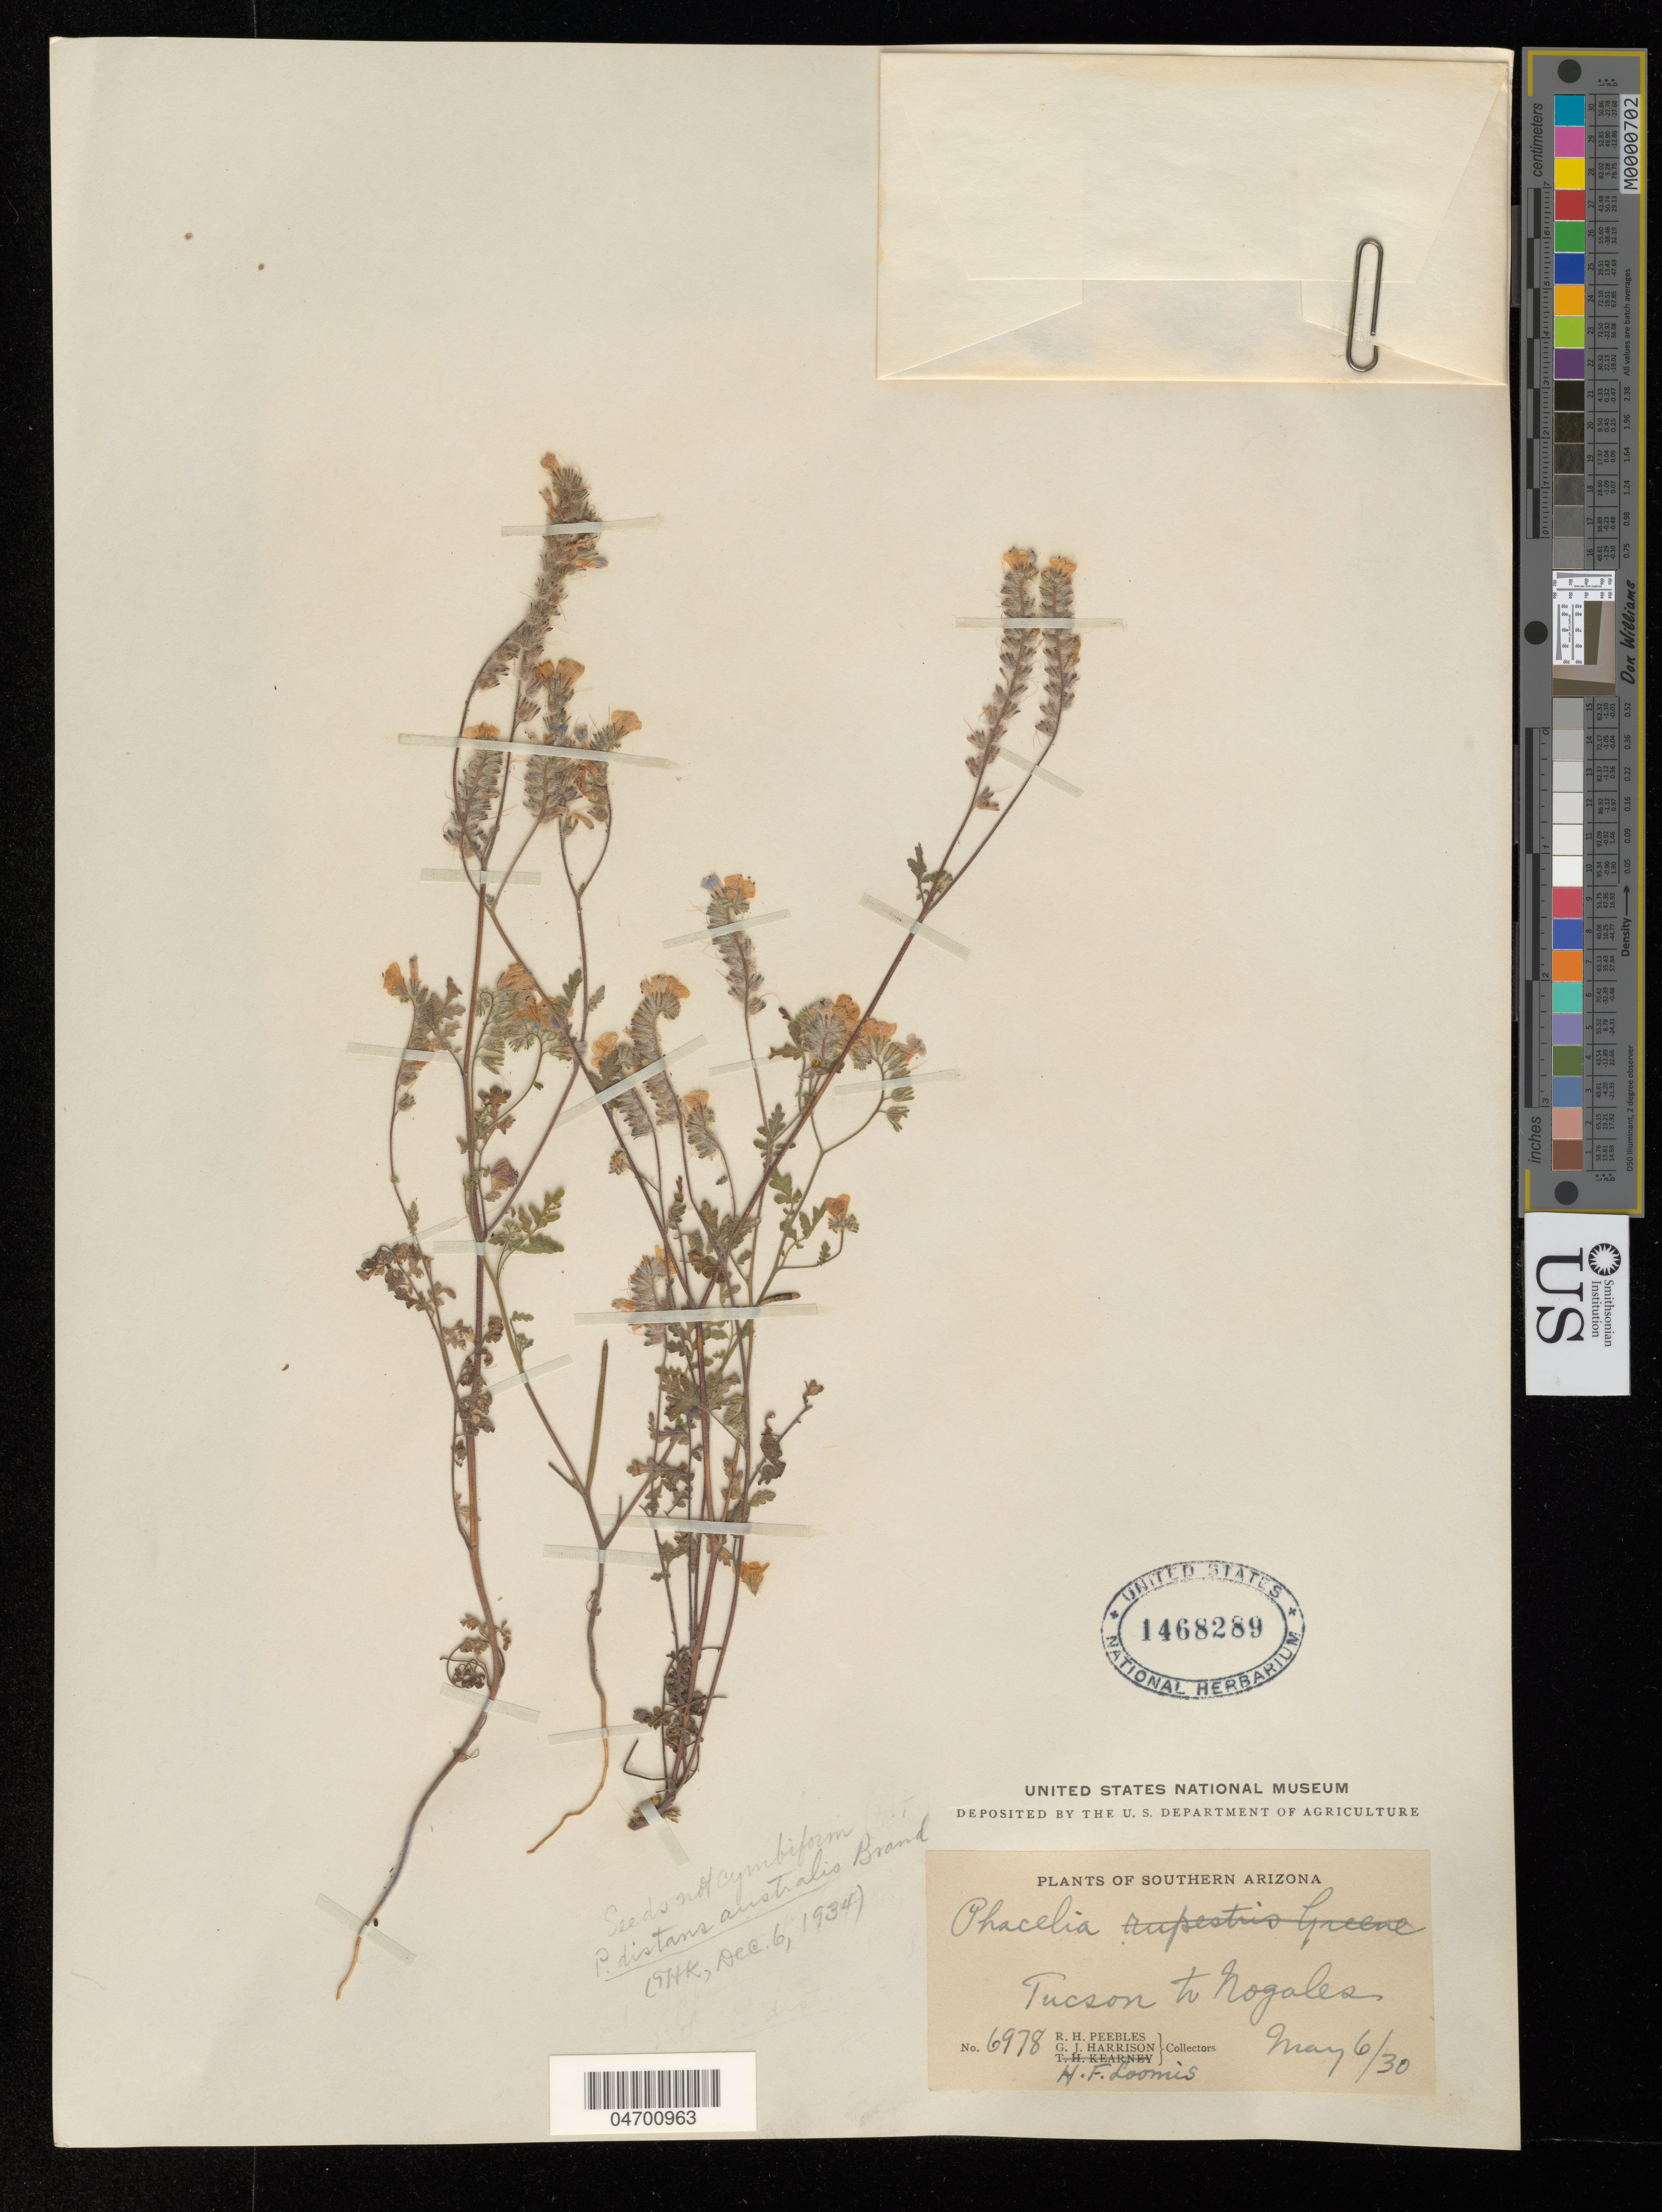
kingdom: Plantae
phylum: Tracheophyta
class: Magnoliopsida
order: Boraginales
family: Hydrophyllaceae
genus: Phacelia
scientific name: Phacelia distans var. australis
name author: Brand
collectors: R. H. Peebles & G. J. Harrison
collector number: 6978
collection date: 1930-05-06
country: United States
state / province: Arizona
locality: Southern Arizona. Tucson to Nogales.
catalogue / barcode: US 1468289